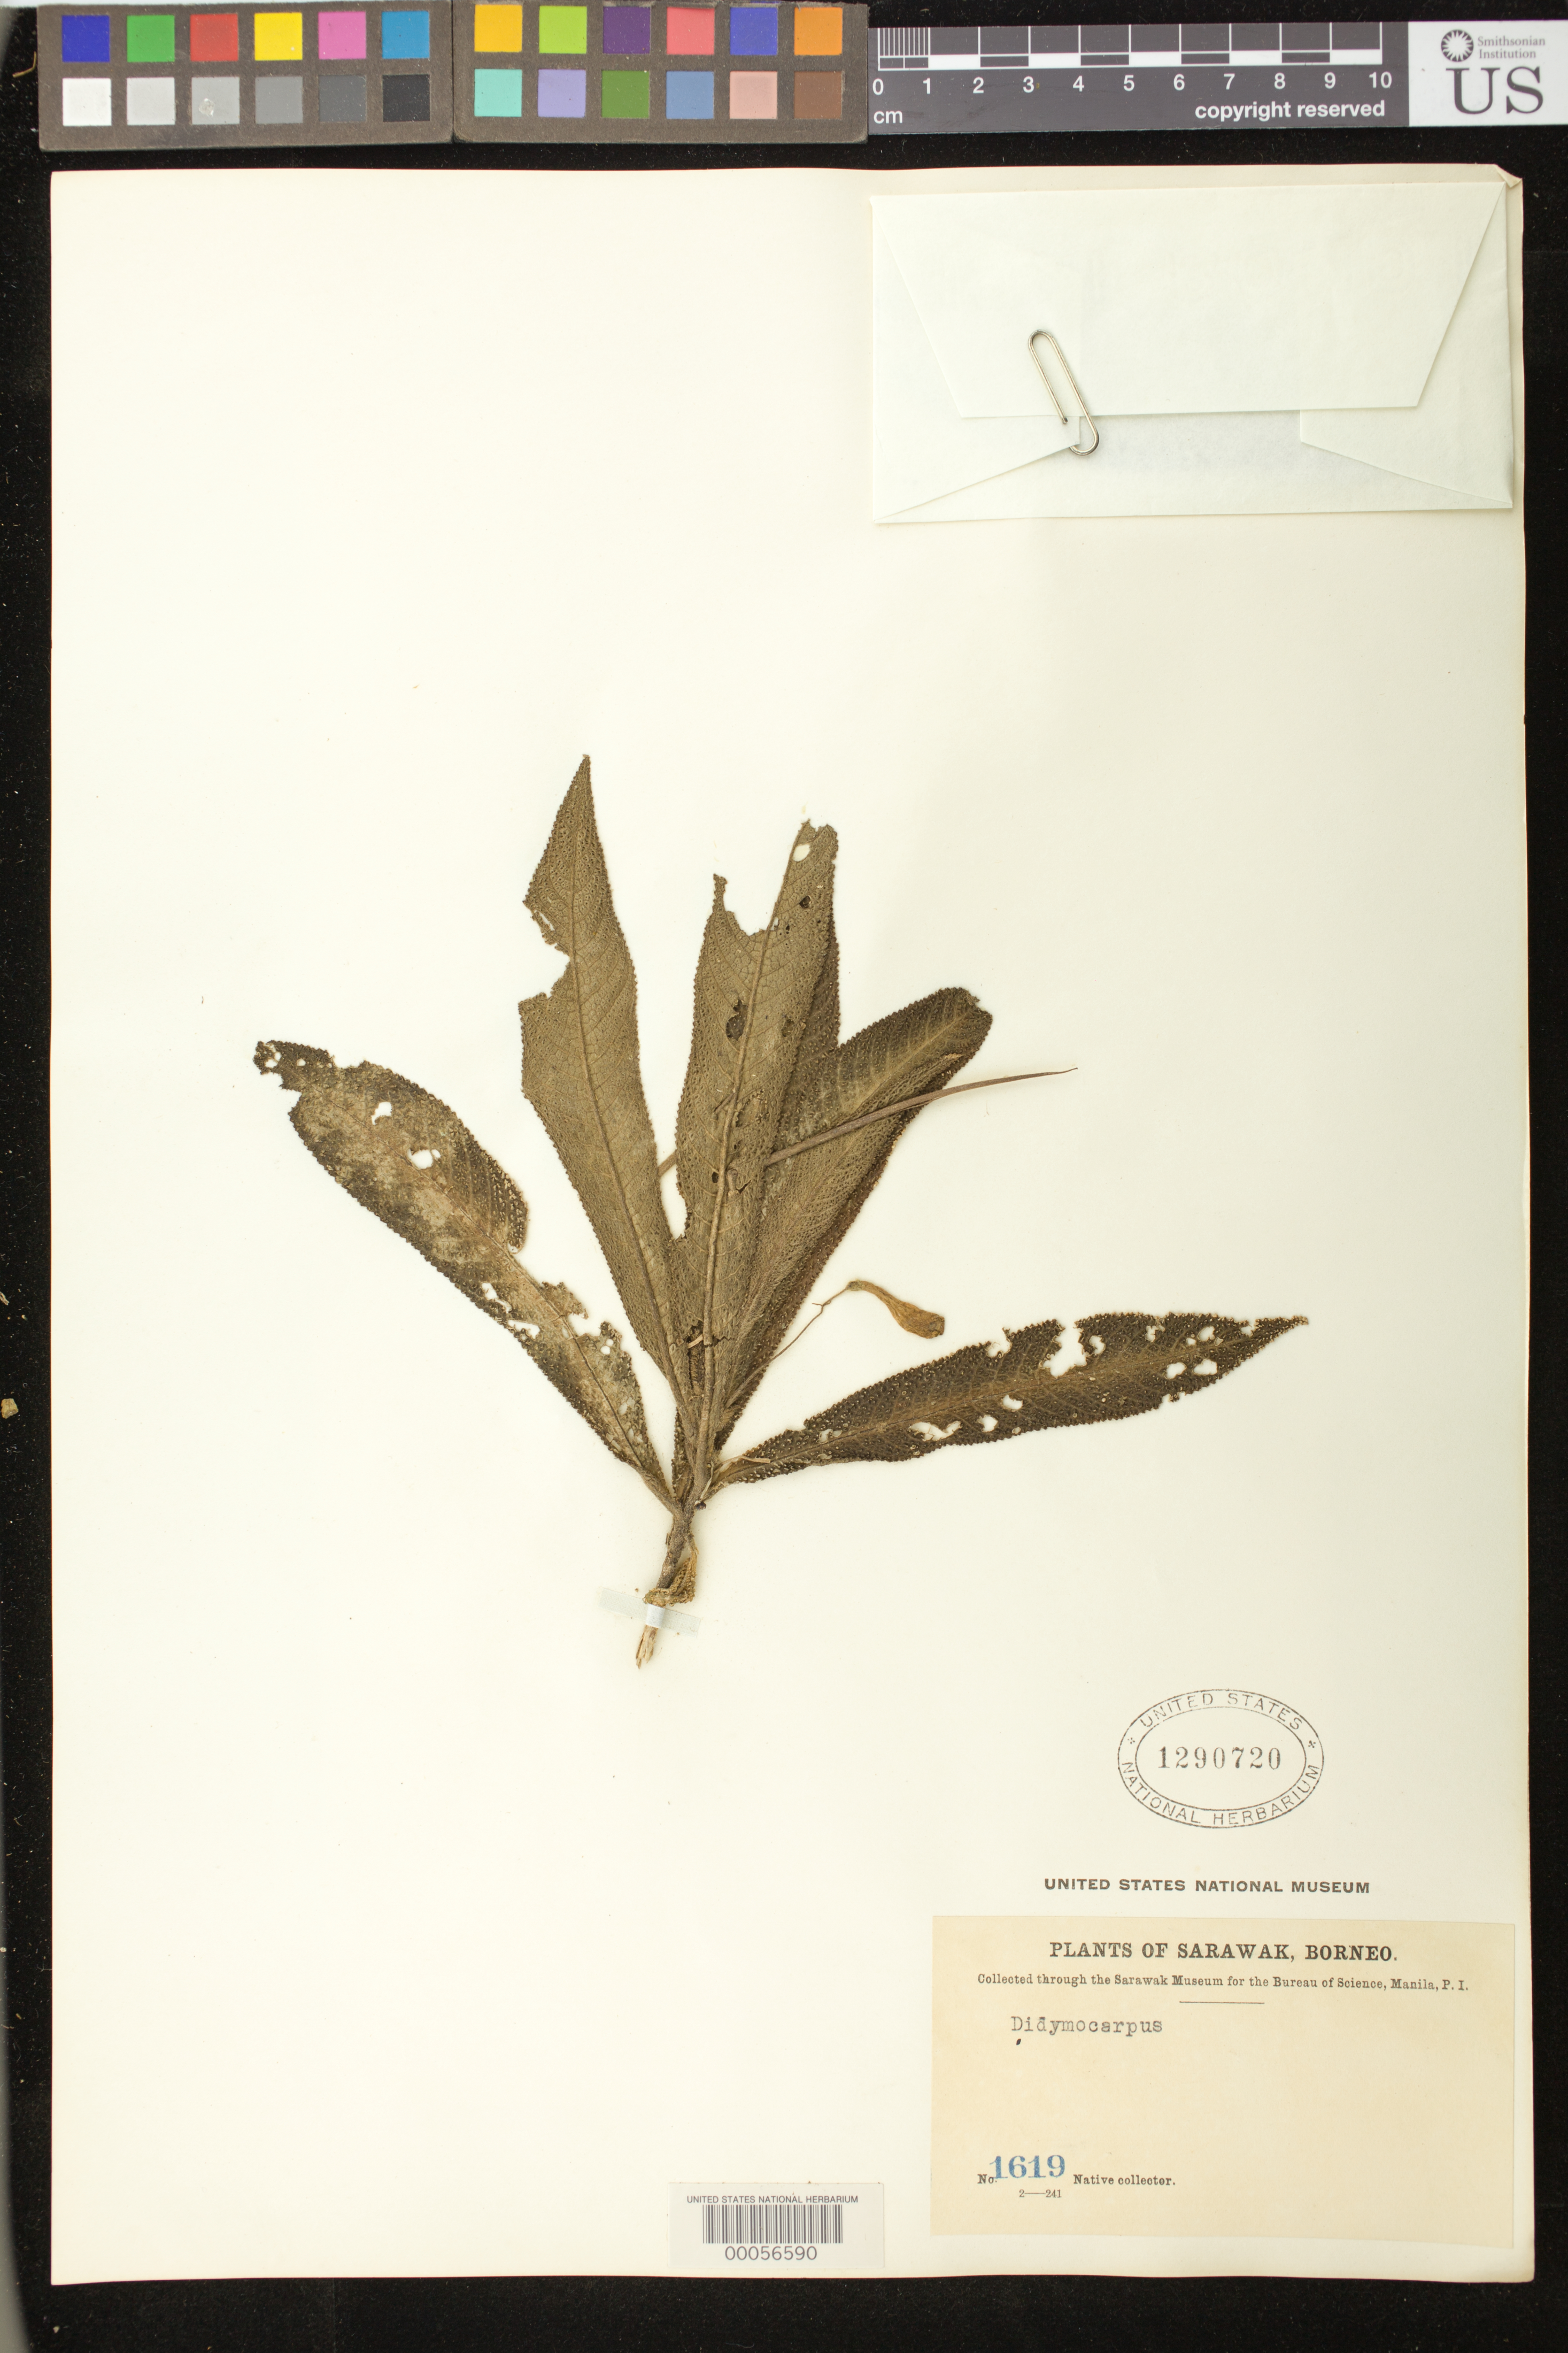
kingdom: Plantae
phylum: Tracheophyta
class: Magnoliopsida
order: Lamiales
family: Gesneriaceae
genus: Didymocarpus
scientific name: Didymocarpus sp.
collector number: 1619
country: Malaysia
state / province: Sarawak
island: Borneo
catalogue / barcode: US 1290720